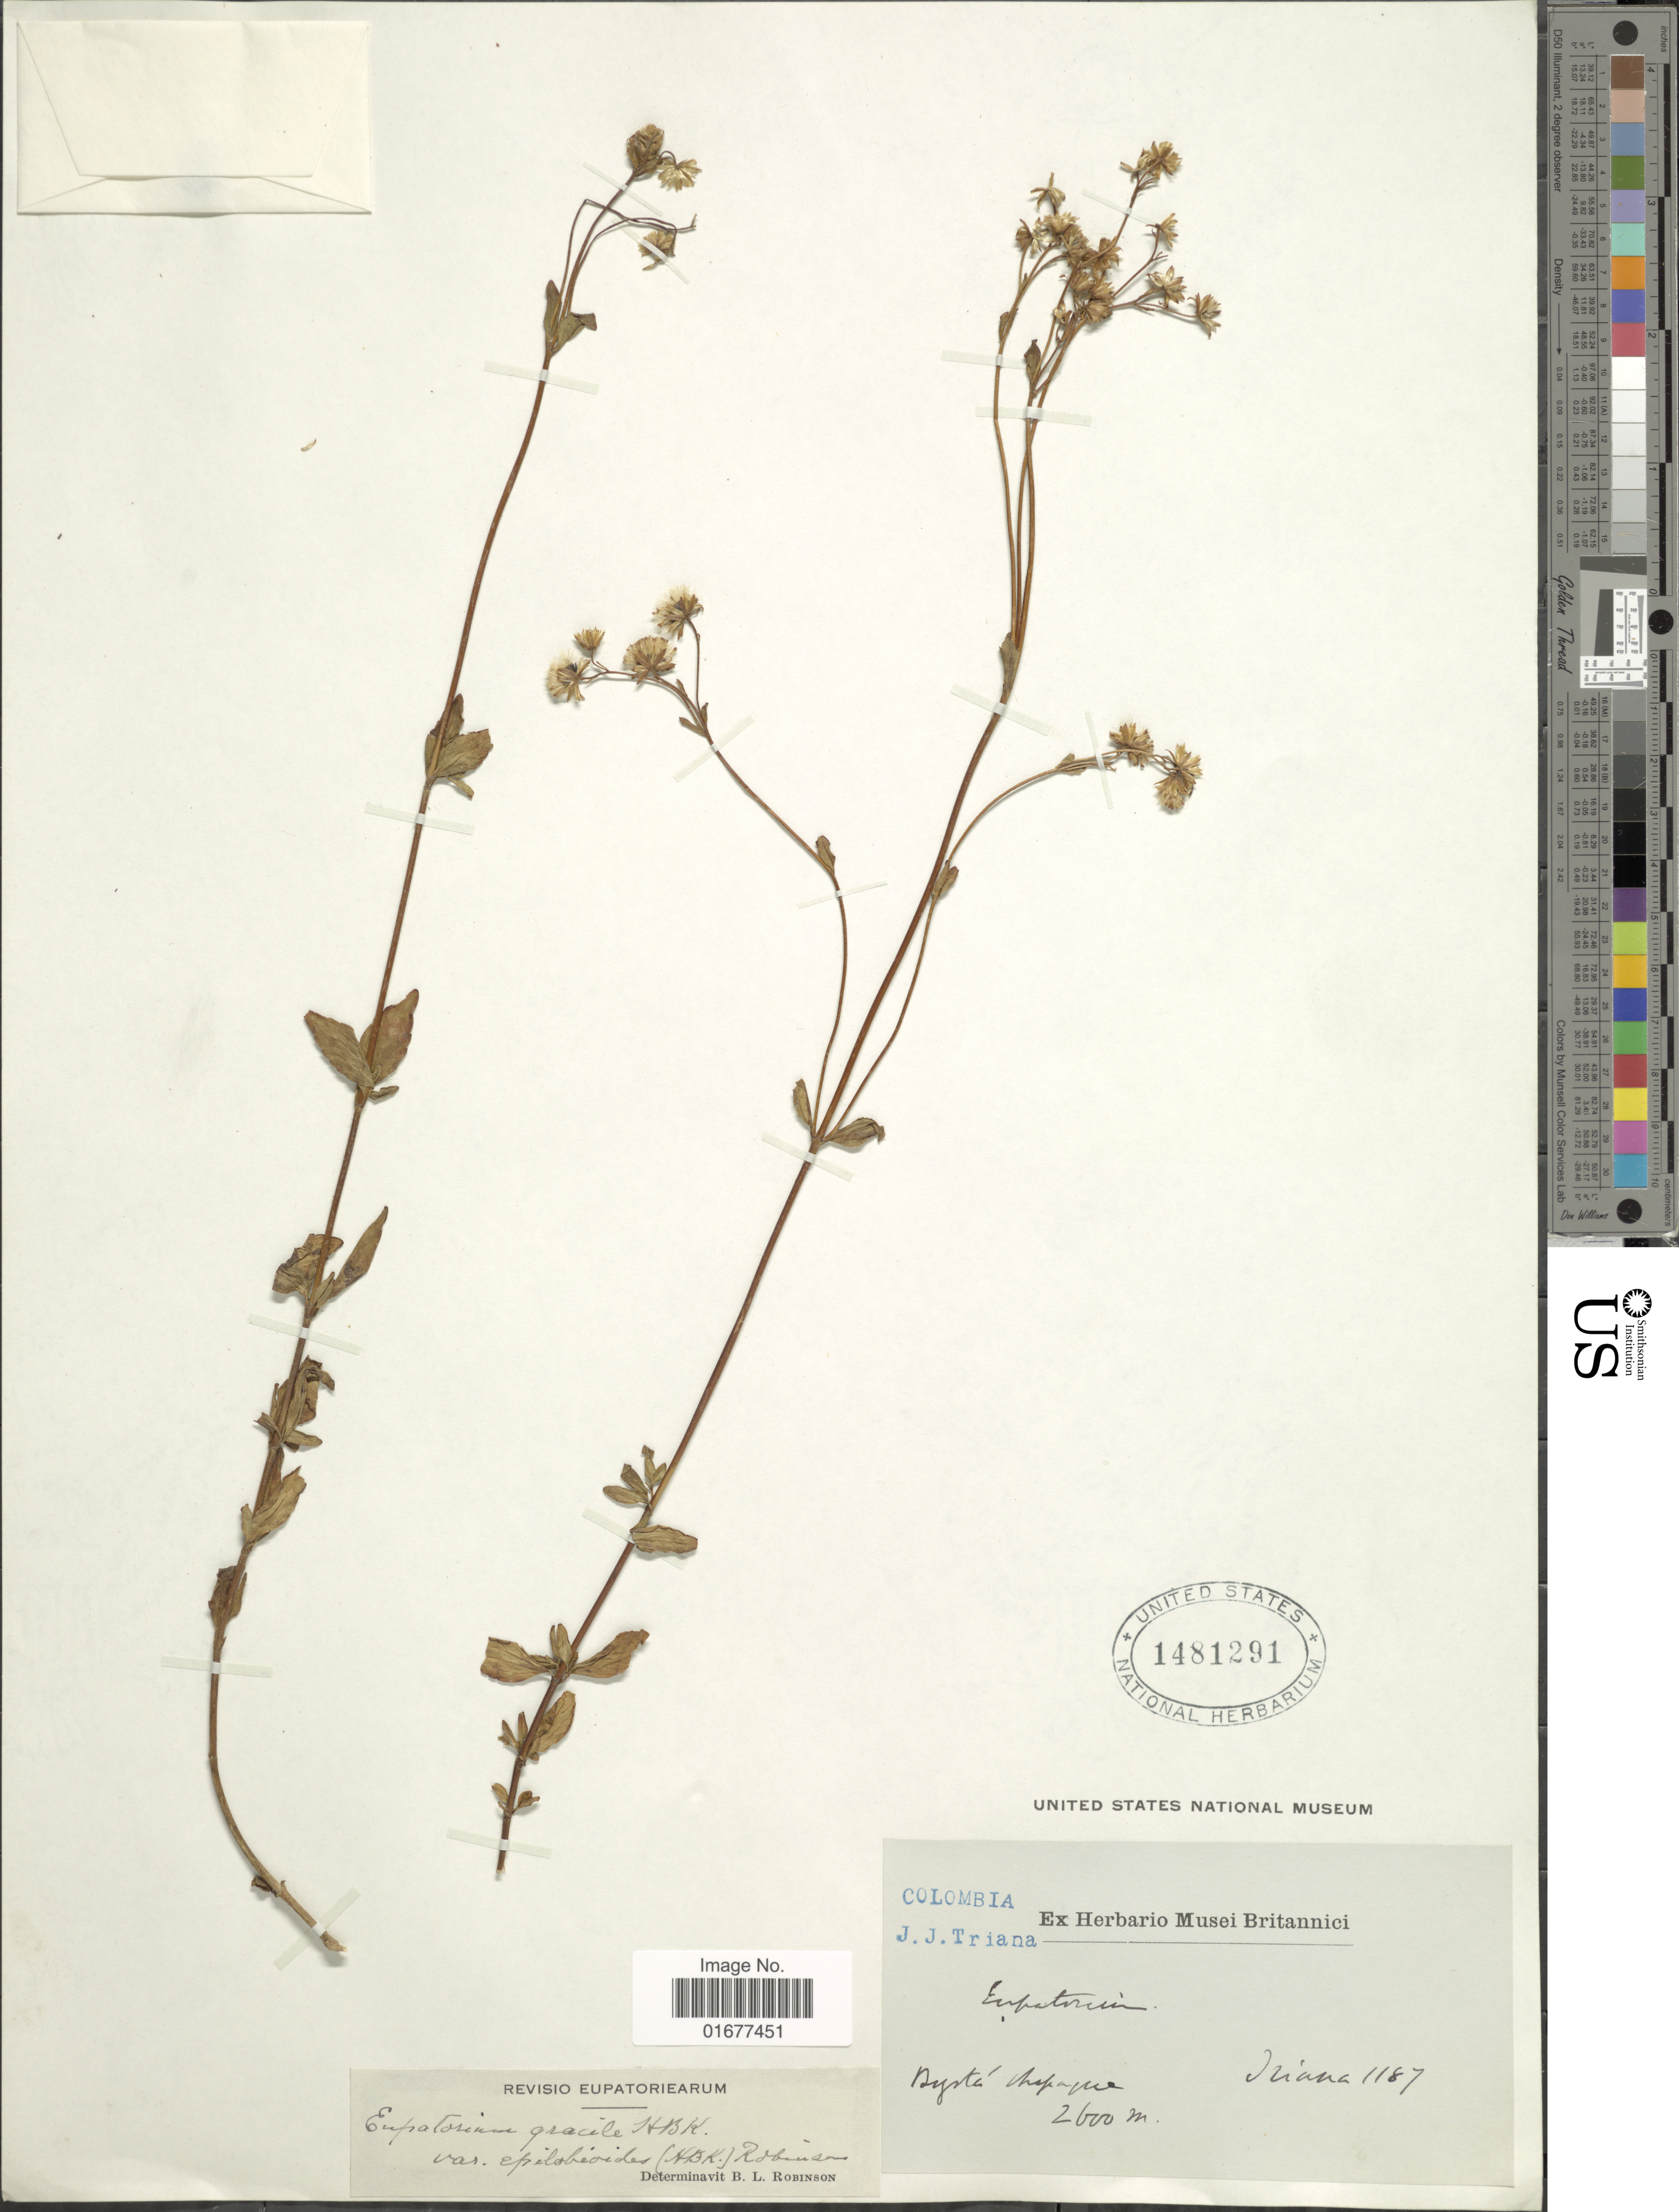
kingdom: Plantae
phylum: Tracheophyta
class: Magnoliopsida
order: Asterales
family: Asteraceae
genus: Ageratina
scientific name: Ageratina gracilis var. epilobioides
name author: (Kunth) R.M. King & H. Rob. ex Luteyn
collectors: J. J. Triana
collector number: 1187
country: Colombia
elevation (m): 2600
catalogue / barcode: US 1481291